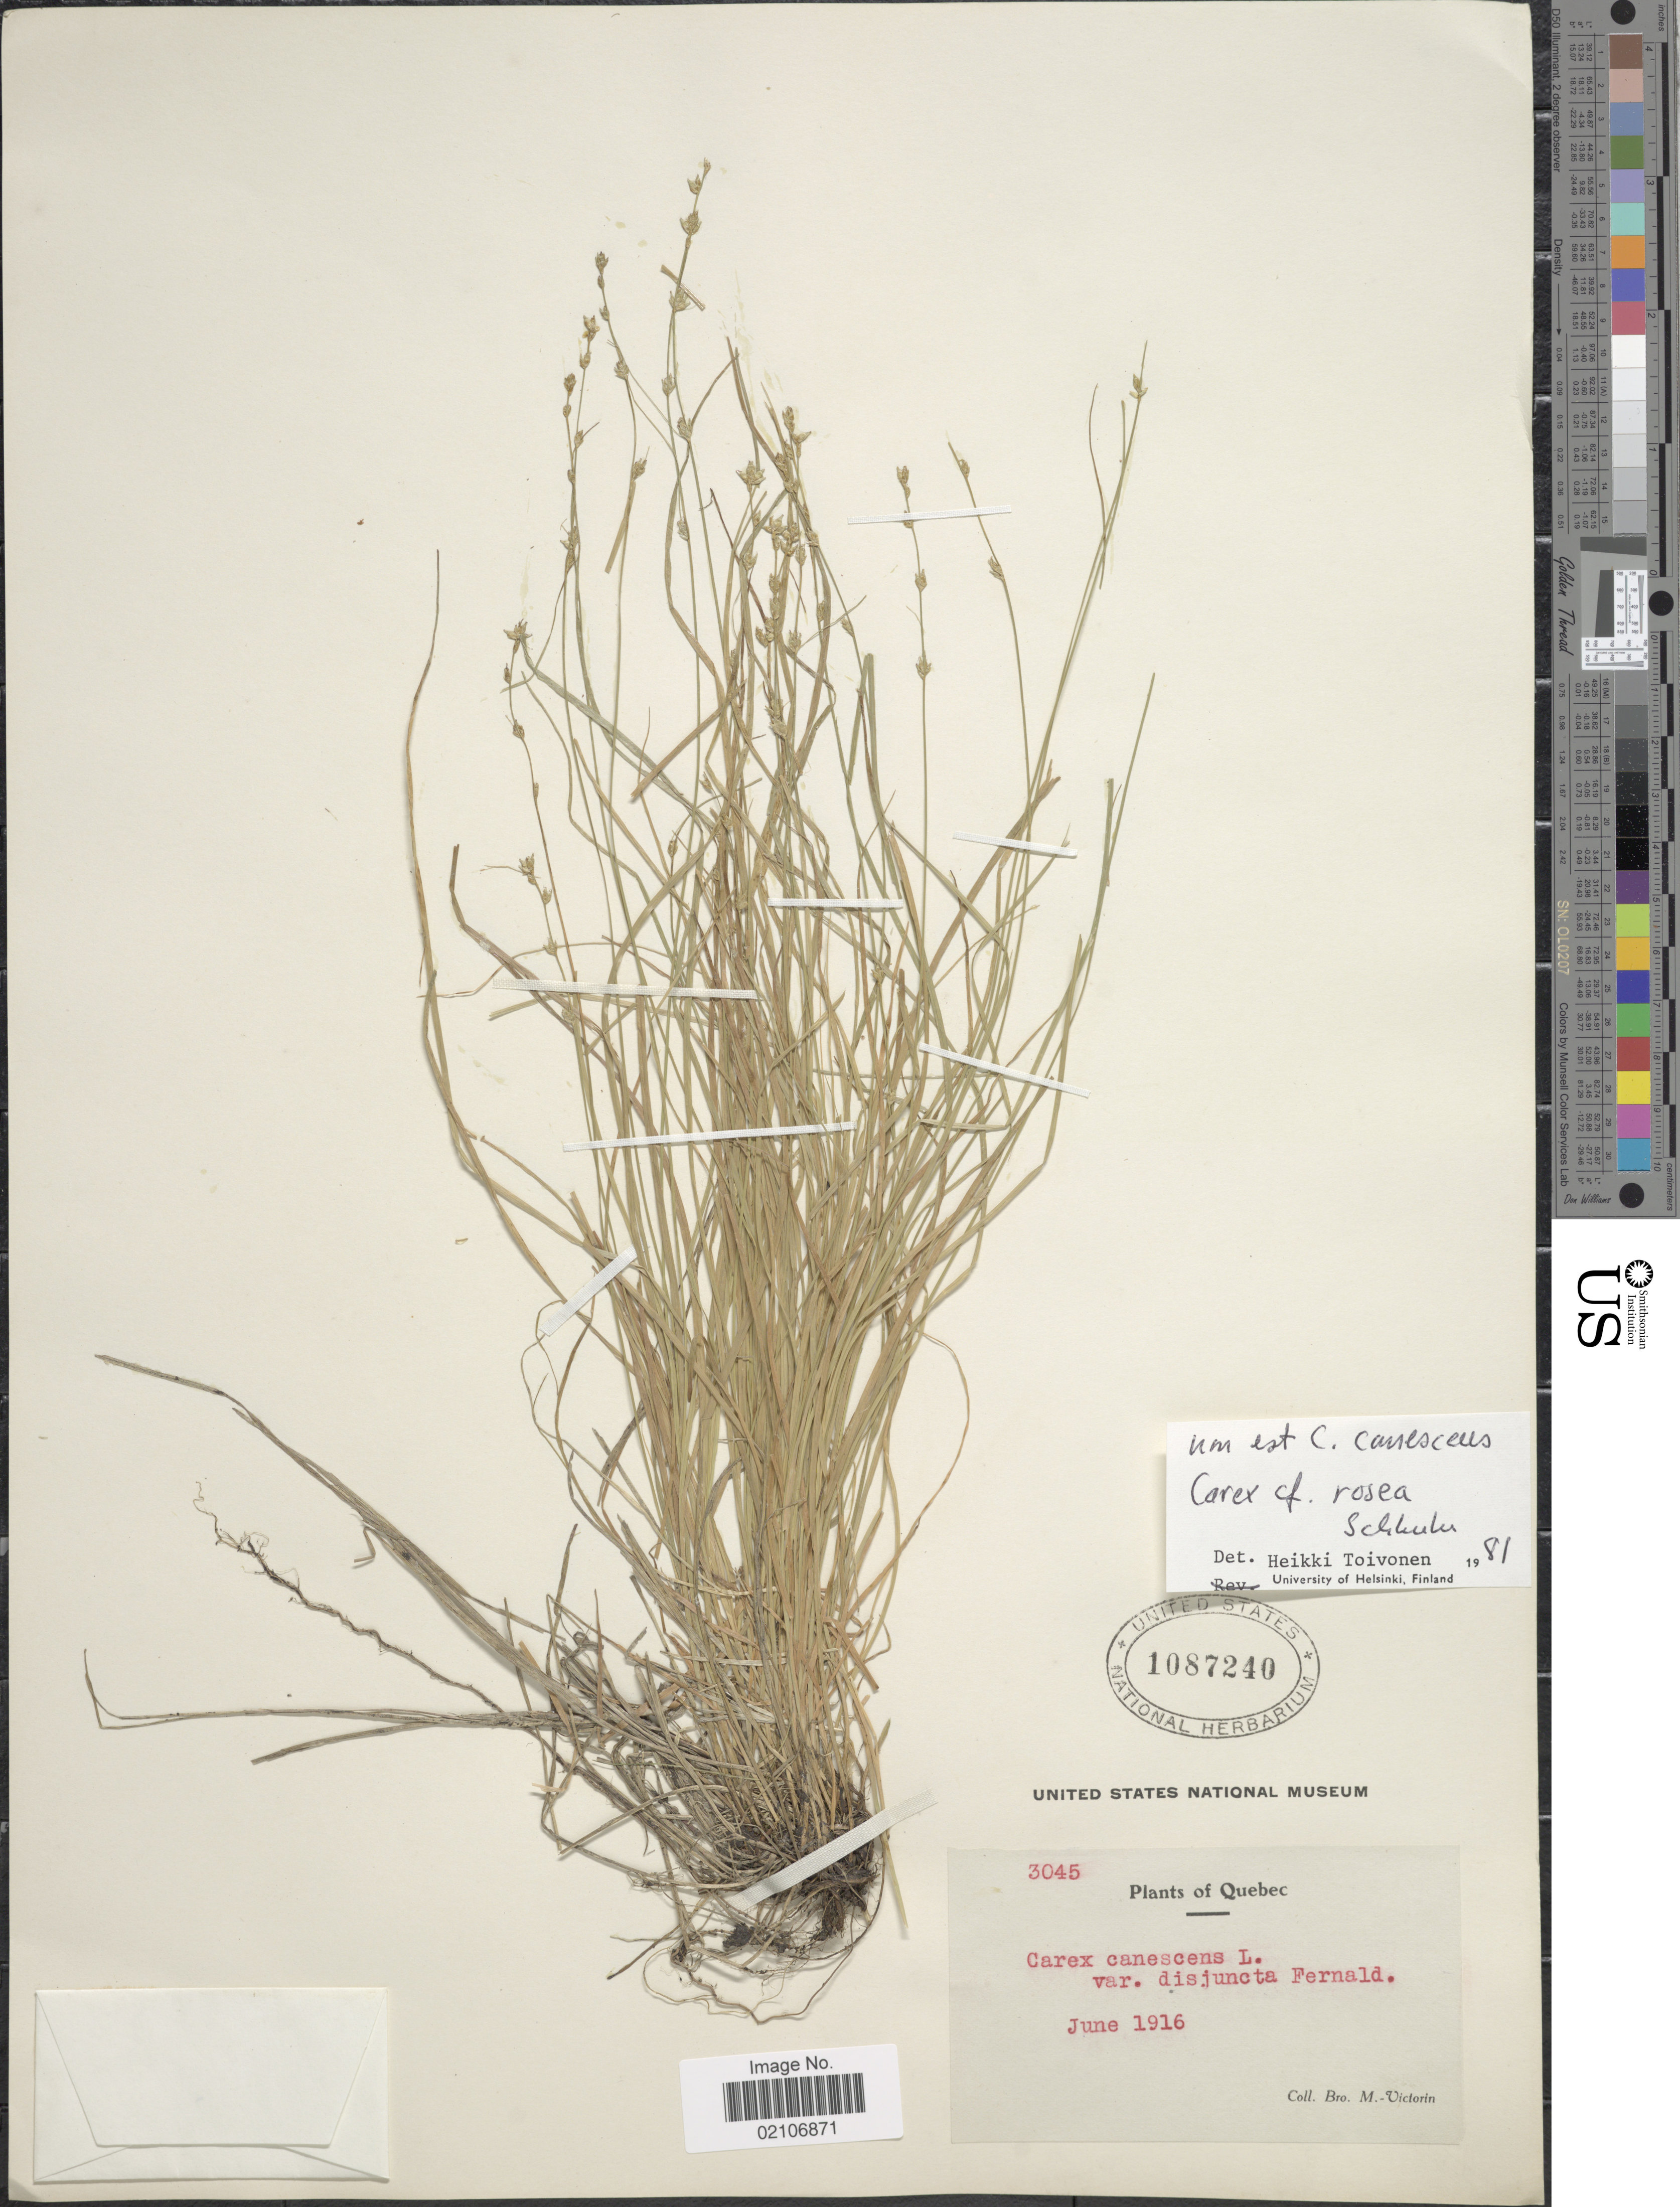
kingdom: Plantae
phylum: Tracheophyta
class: Liliopsida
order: Poales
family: Cyperaceae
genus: Carex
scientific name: Carex canescens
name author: L.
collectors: Fr. Marie-Victorin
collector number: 3045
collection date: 1916-06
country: Canada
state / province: Quebec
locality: Quebec.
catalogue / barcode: US 1087240